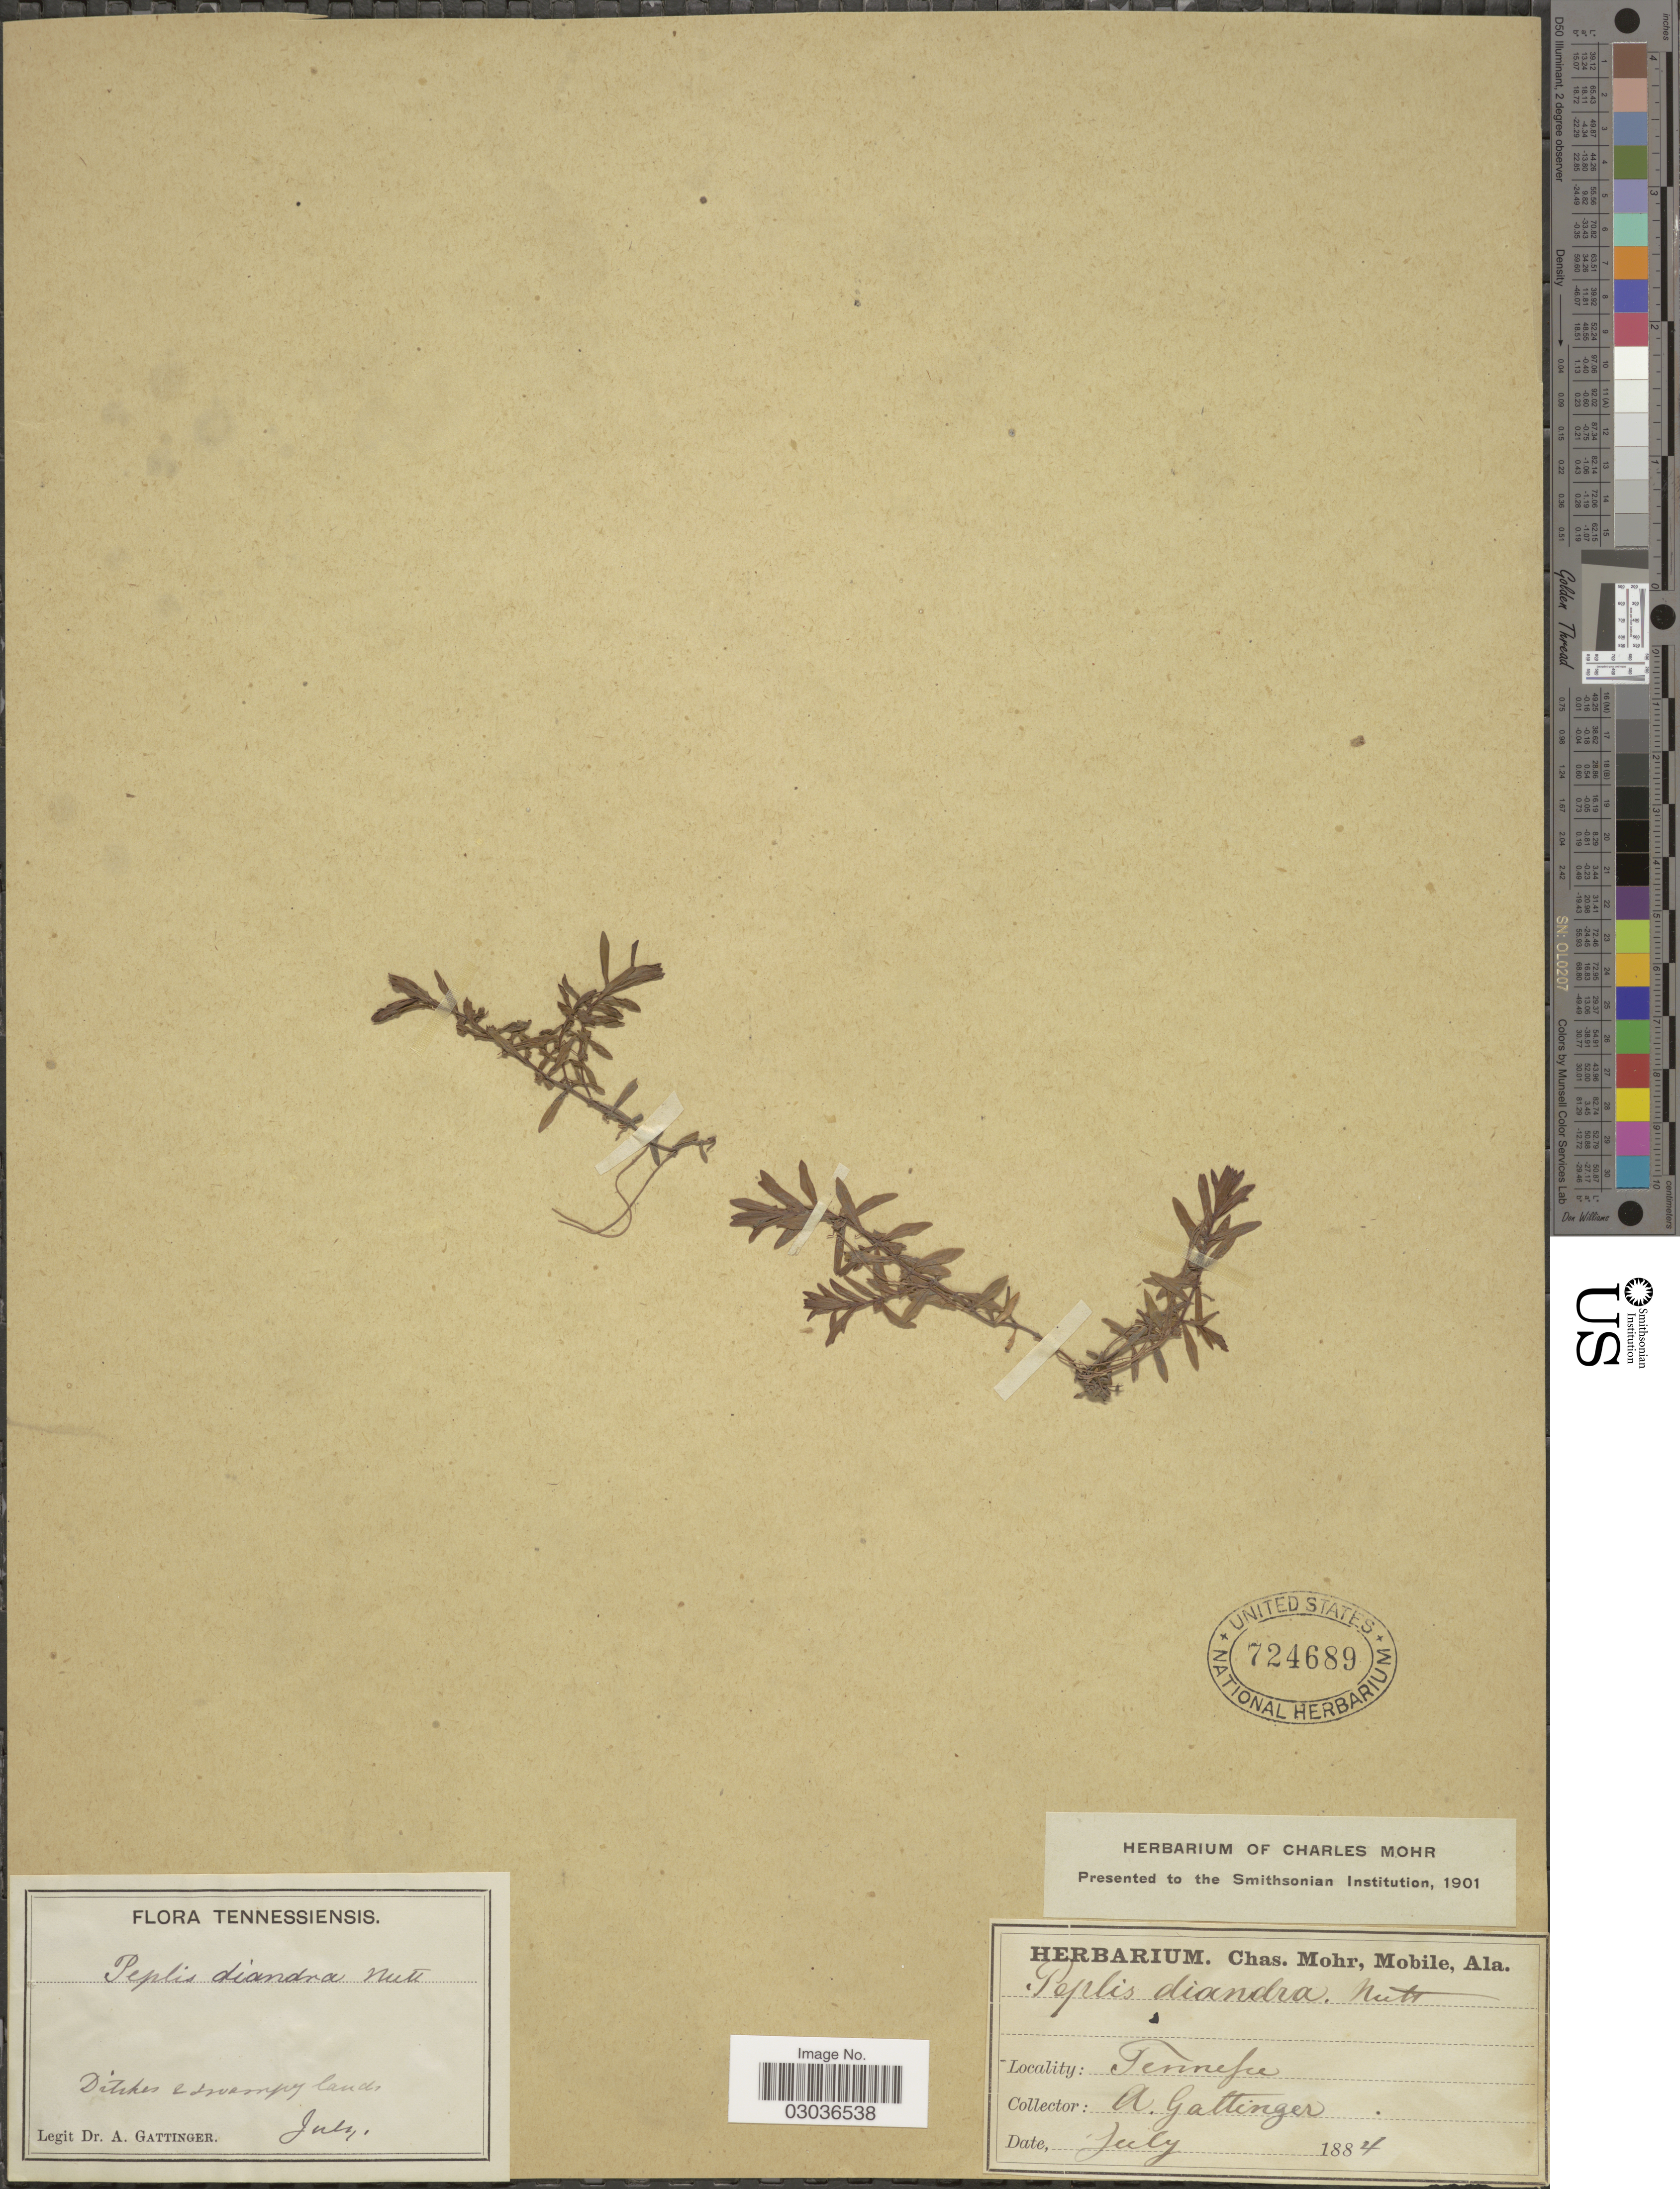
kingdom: Plantae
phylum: Tracheophyta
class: Magnoliopsida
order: Myrtales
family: Lythraceae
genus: Didiplis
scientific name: Didiplis diandra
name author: (Nutt. ex DC.) Alph. Wood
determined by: Strong, Mark T., (BOT), Smithsonian Institution - National Museum of Natural History (UNITED STATES)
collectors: A. Gattinger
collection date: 1884-07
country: United States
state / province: Tennessee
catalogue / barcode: US 724689